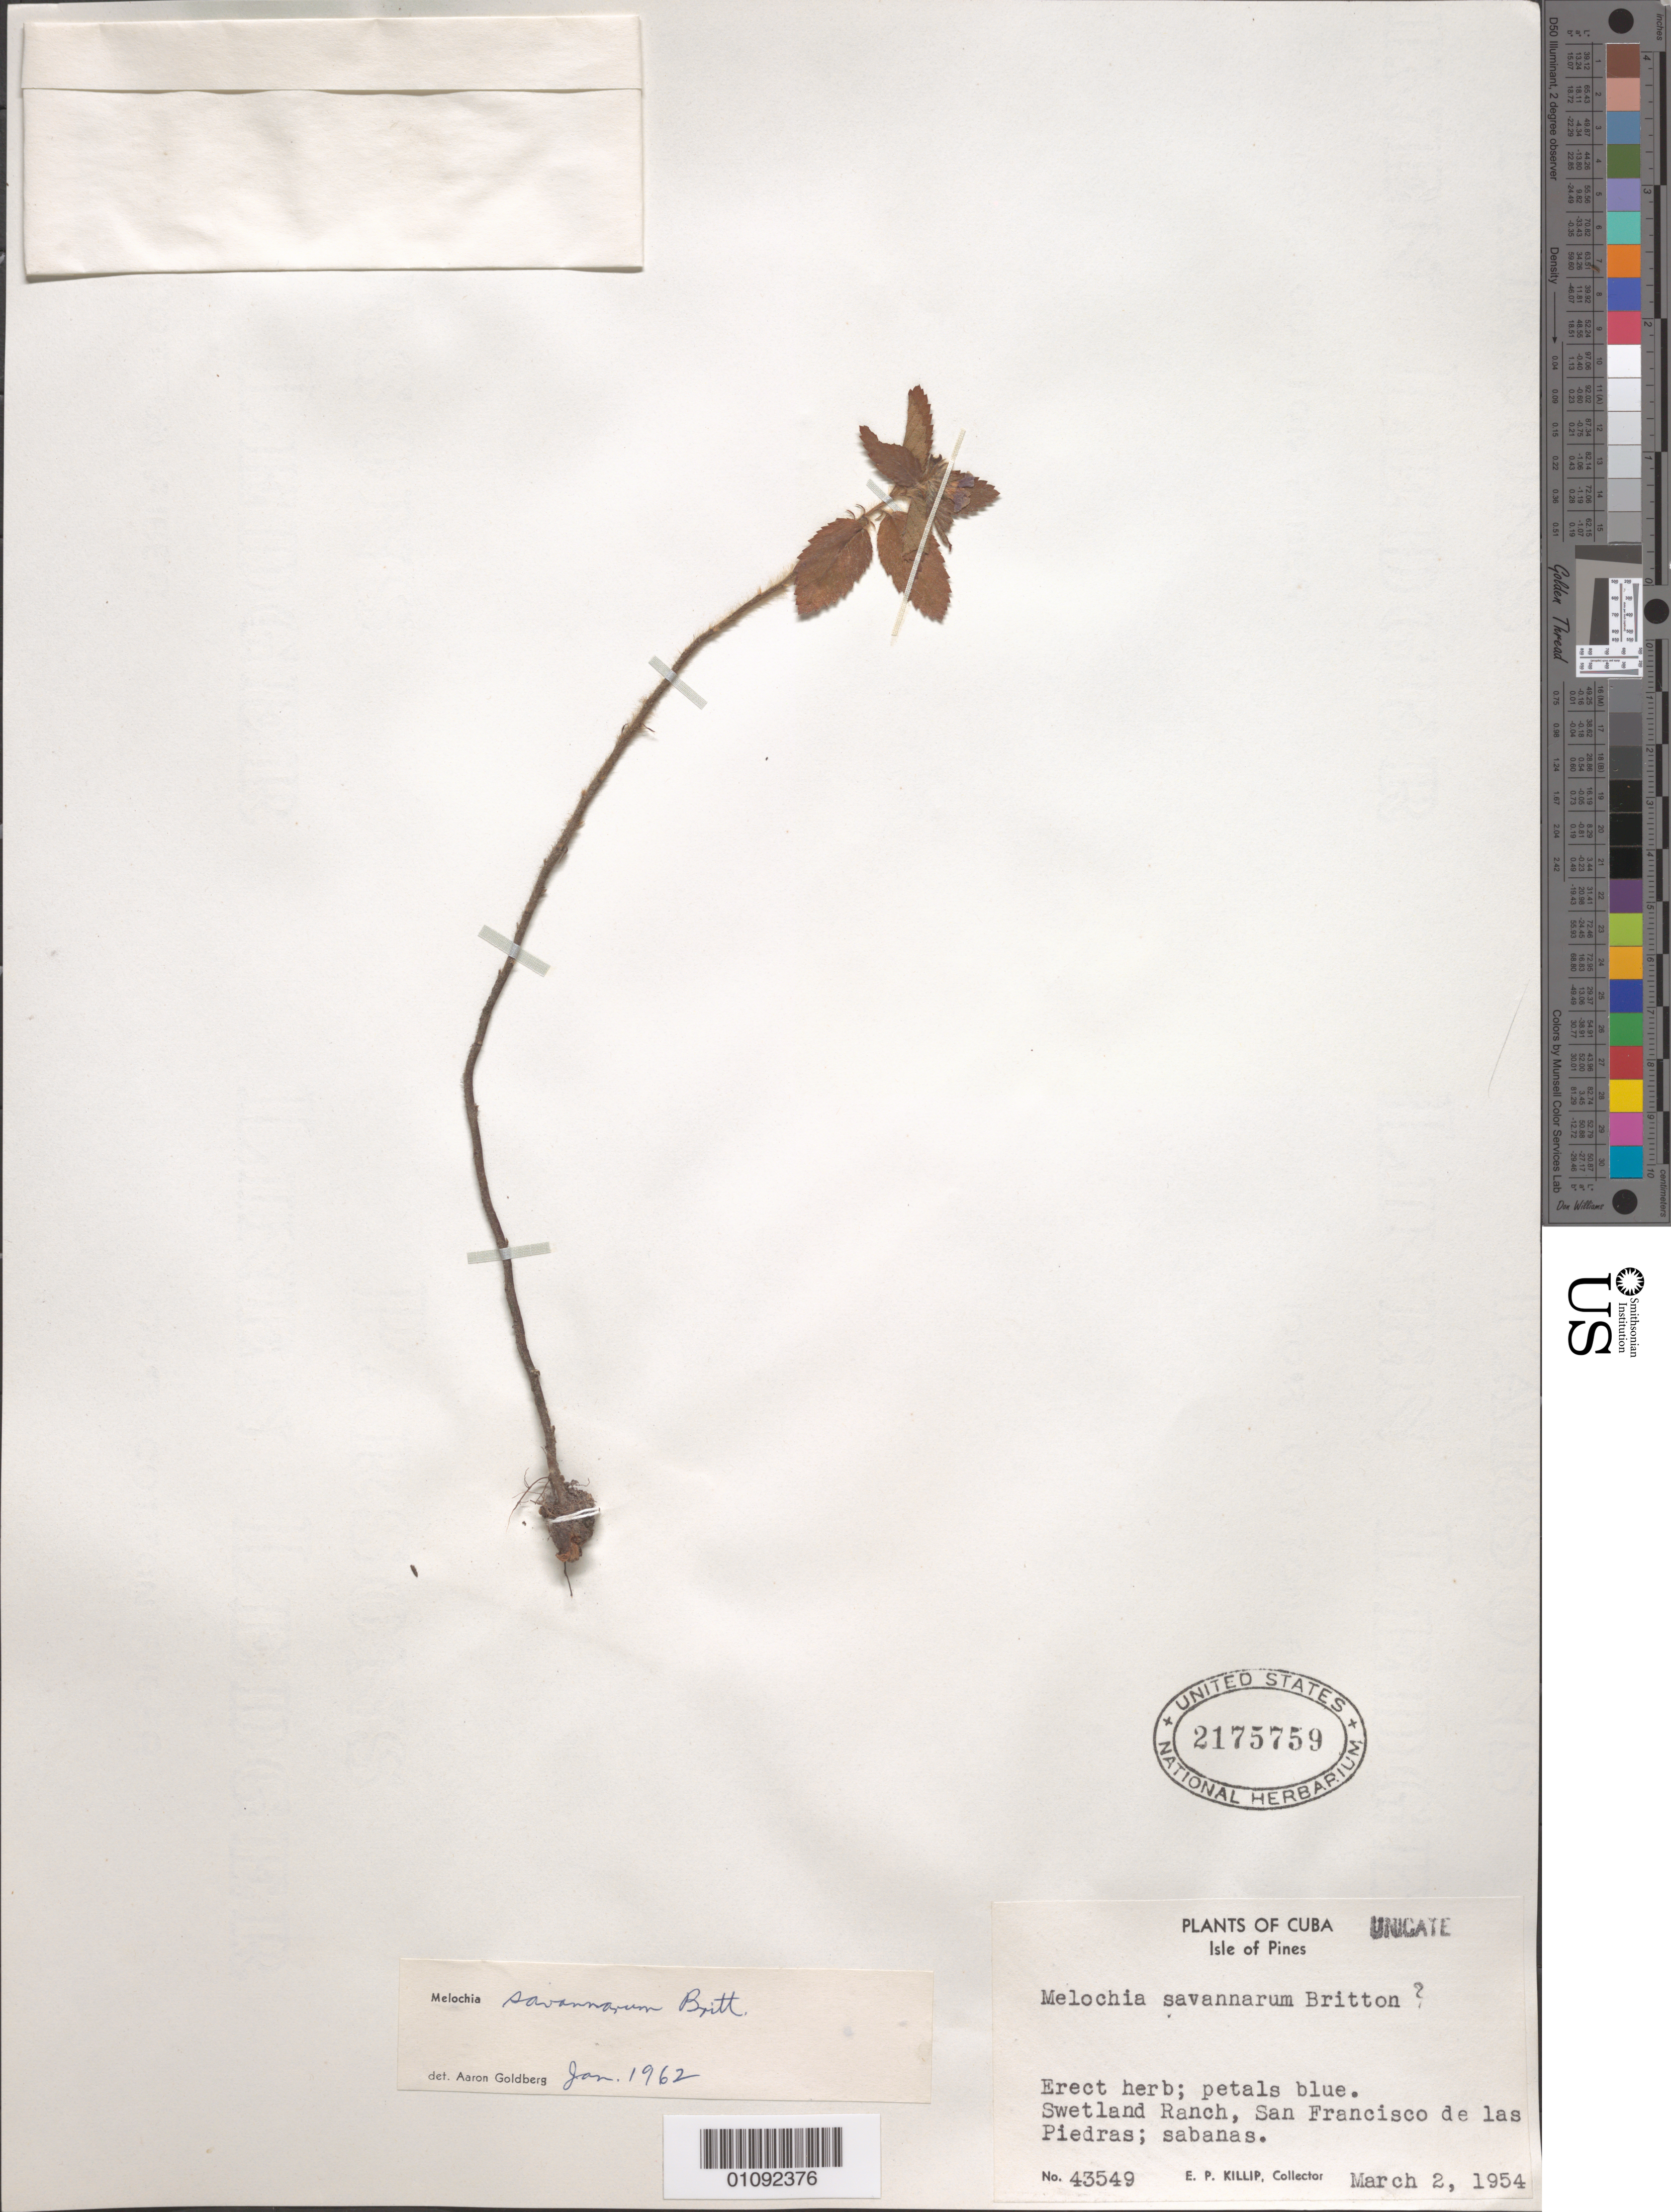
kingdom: Plantae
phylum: Tracheophyta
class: Magnoliopsida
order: Malvales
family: Malvaceae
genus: Melochia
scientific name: Melochia savannarum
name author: Britton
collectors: E. P. Killip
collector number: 43549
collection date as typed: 02 Mar 1954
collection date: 1954-03-02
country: Cuba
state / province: Isla de La Juventud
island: Isla de la Juventud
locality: Swetland Ranch, San Francisco de las Piedras, Isle of Pines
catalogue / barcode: US 2175759